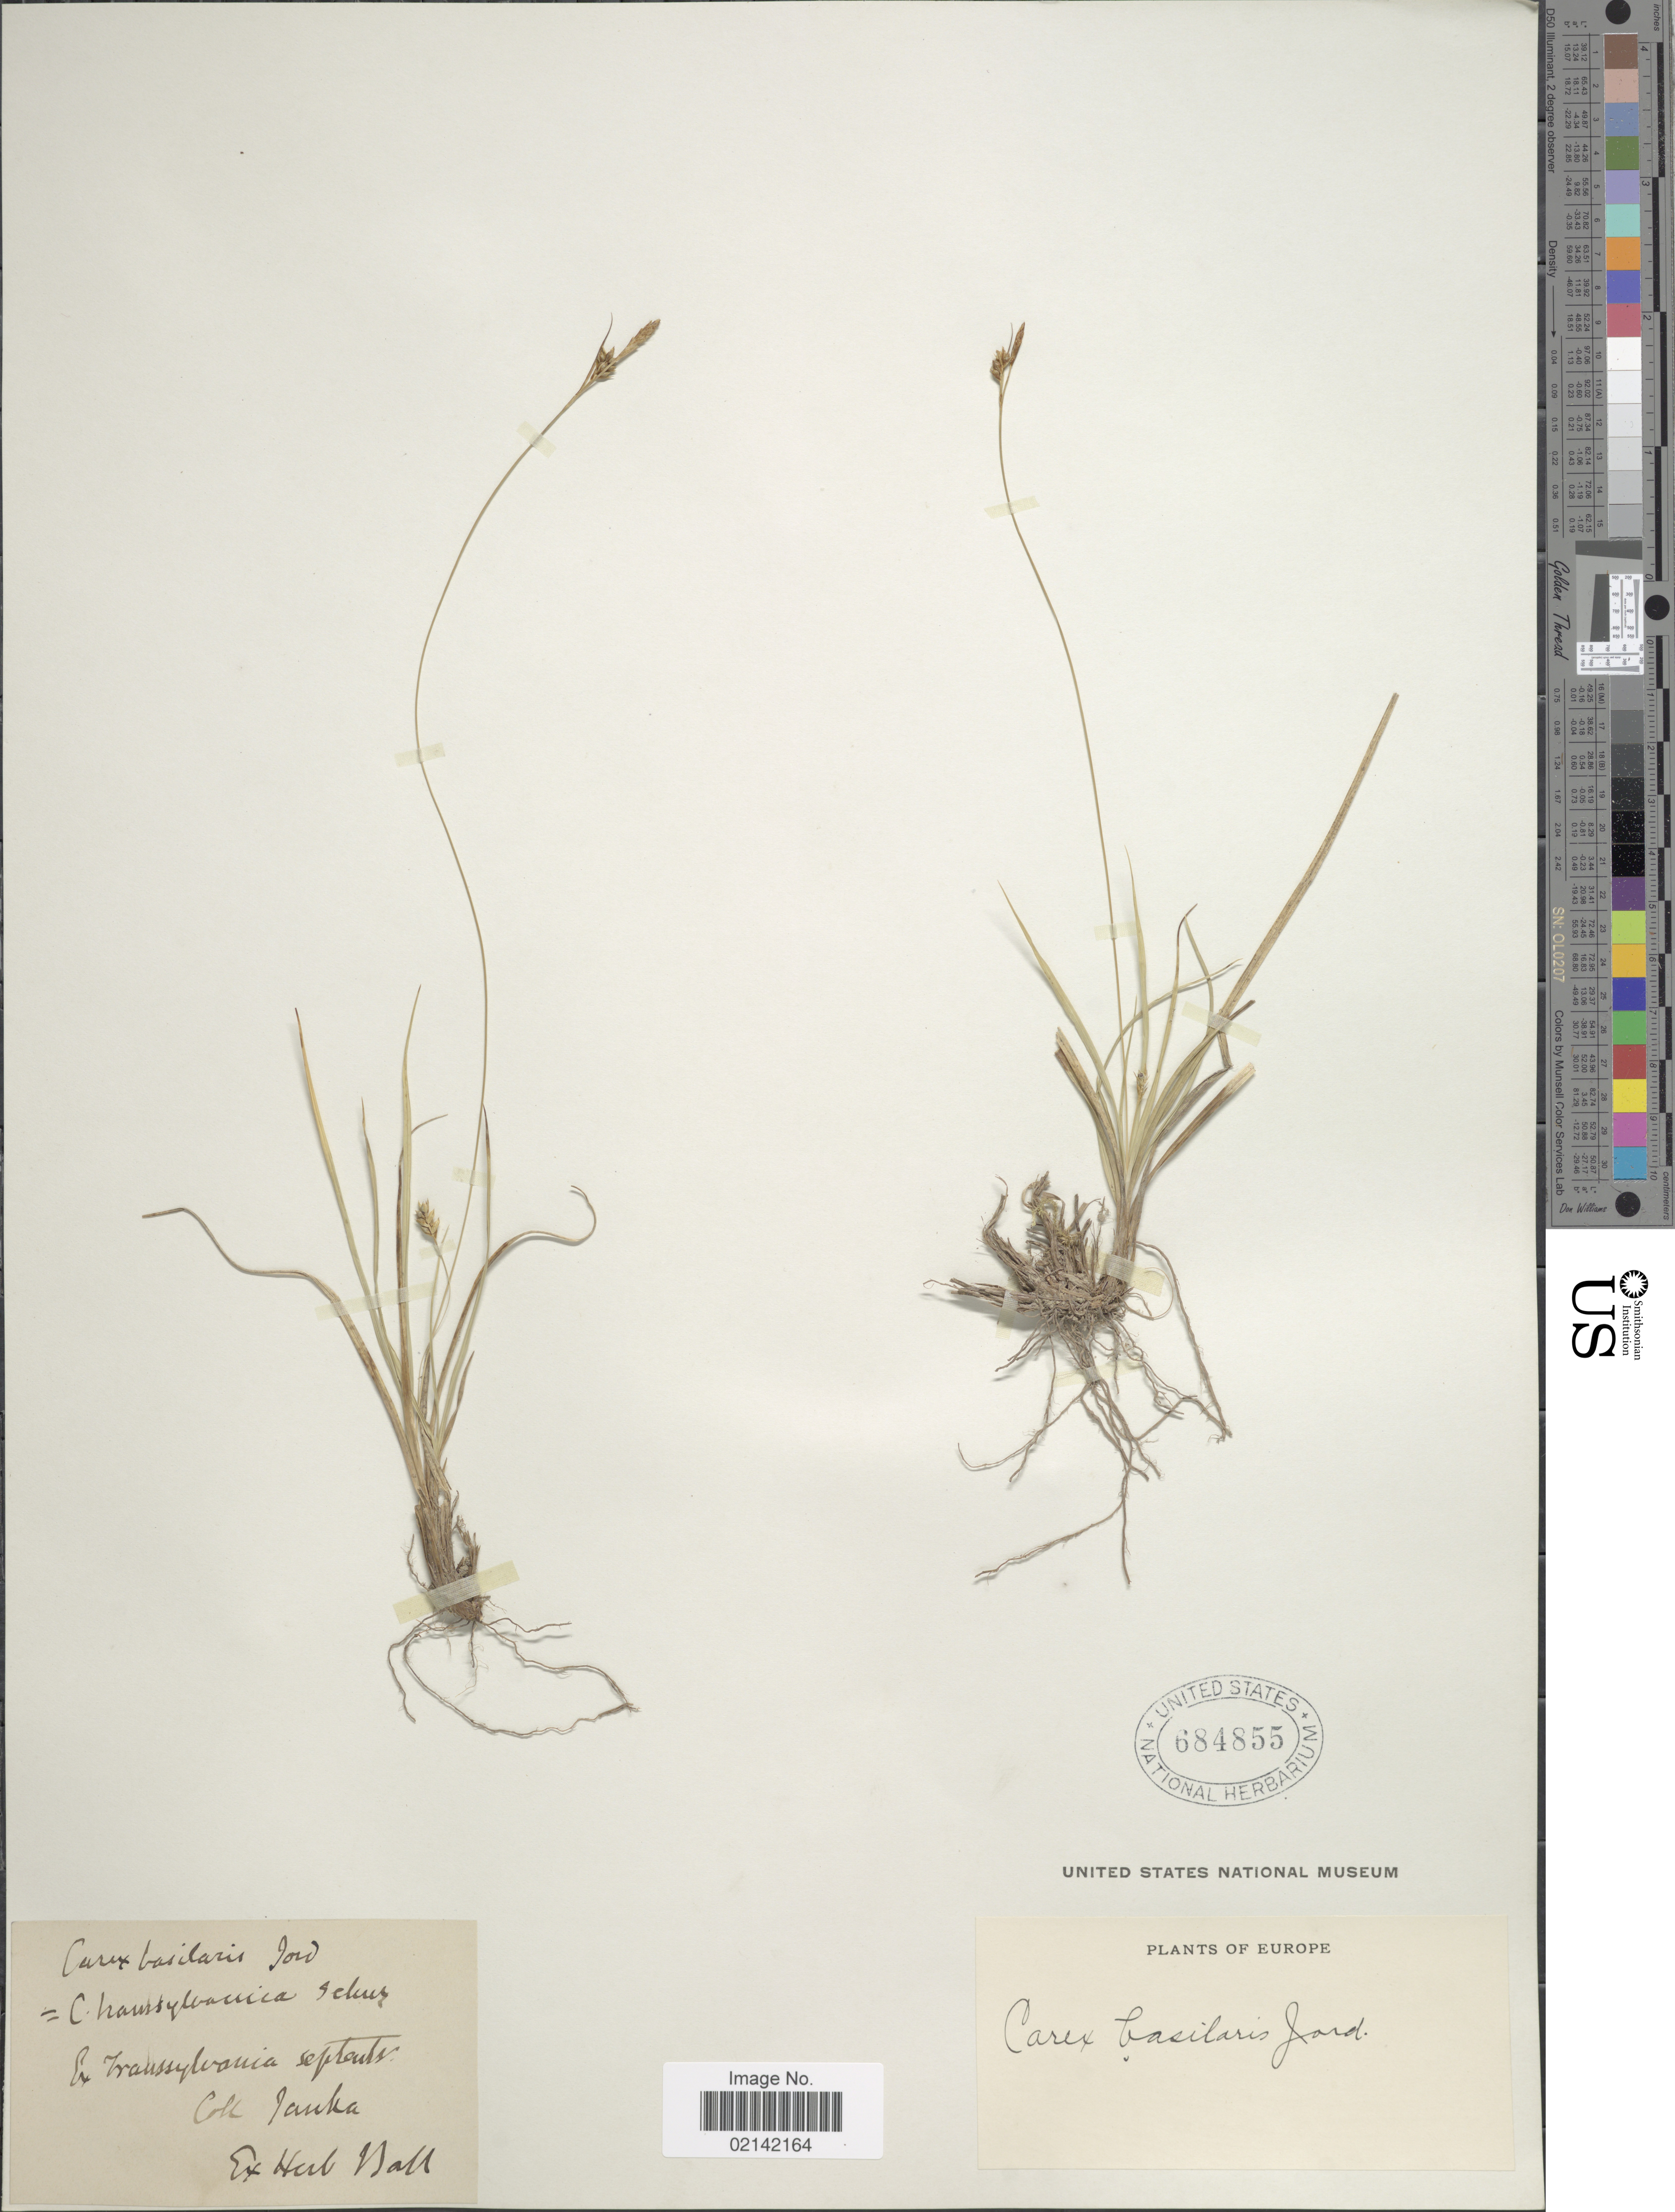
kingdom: Plantae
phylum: Tracheophyta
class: Liliopsida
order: Poales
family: Cyperaceae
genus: Carex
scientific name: Carex depressa subsp. basiliaris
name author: (Jord.) Cif. & Giacom.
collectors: V. Janka von Bulcs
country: Romania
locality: Ex Transylvania Septentr., Europe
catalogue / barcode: US 684855